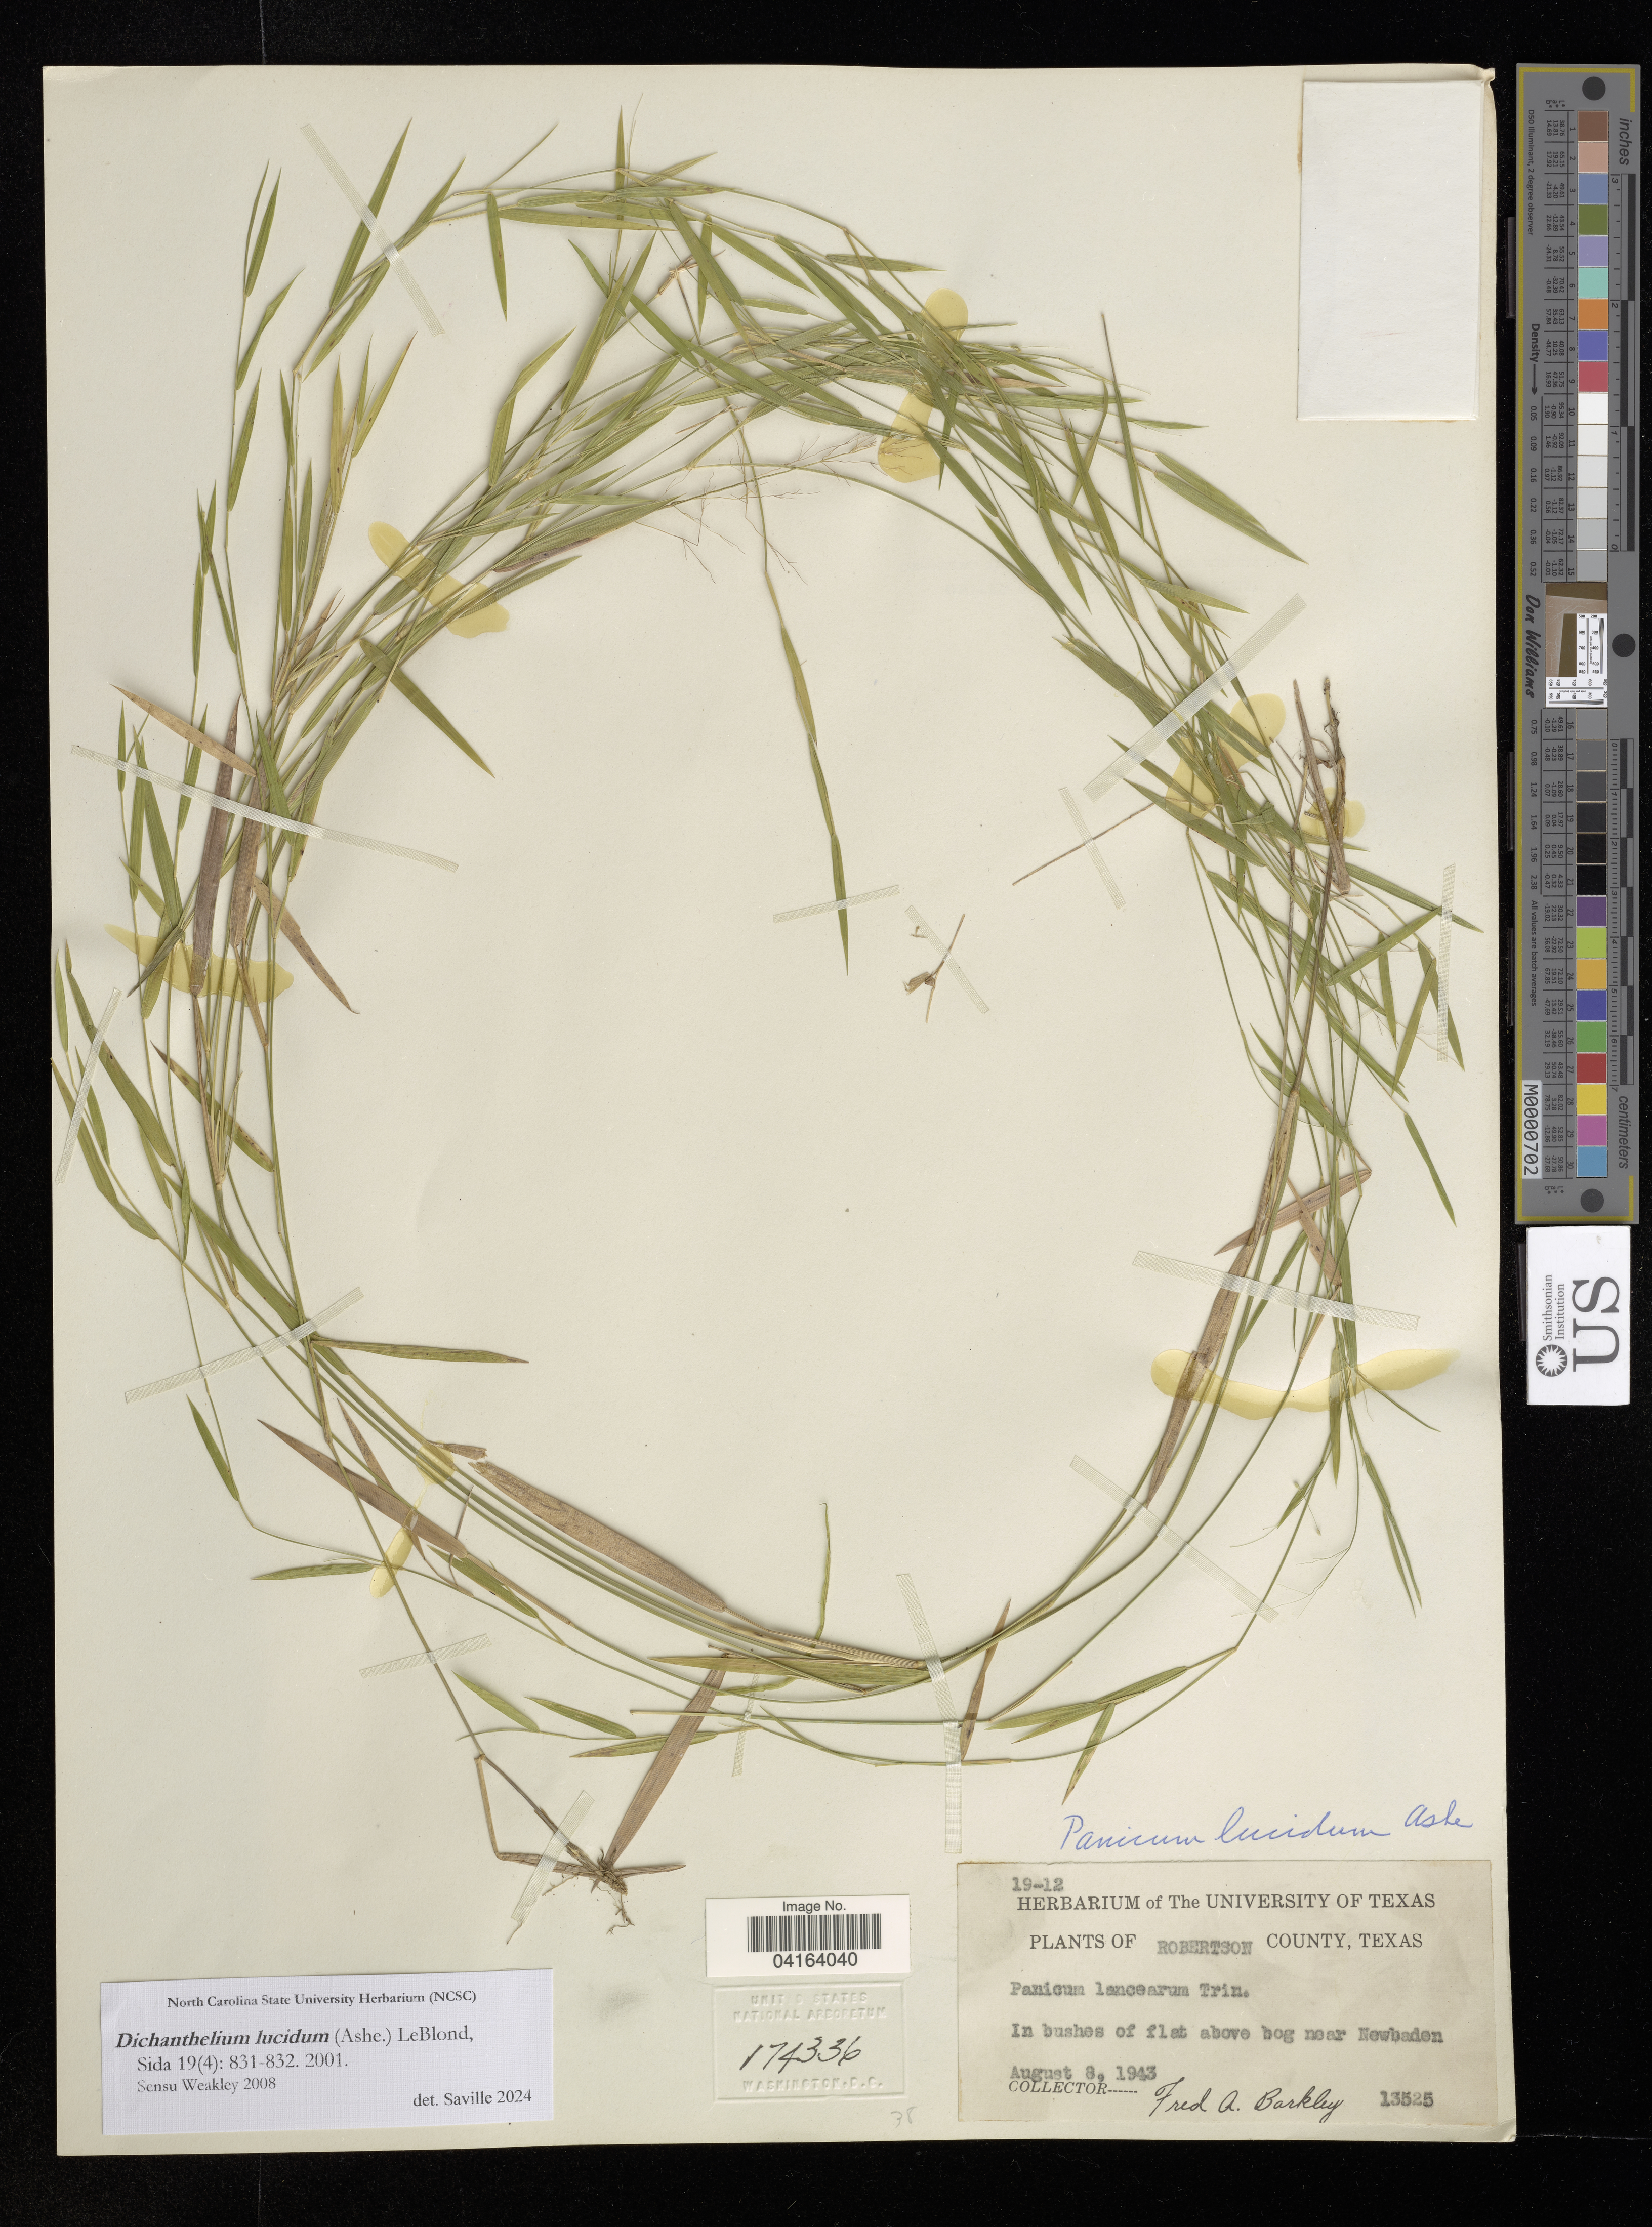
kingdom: Plantae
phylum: Tracheophyta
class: Liliopsida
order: Poales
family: Poaceae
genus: Dichanthelium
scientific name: Dichanthelium lucidum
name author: (Ashe) LeBlond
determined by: Saville, A. C., (NCSC), North Carolina State University (UNITED STATES)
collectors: F. A. Barkley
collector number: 13525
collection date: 1943-08-08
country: United States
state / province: Texas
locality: Robertson County. Near Newbaden.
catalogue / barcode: US 174336